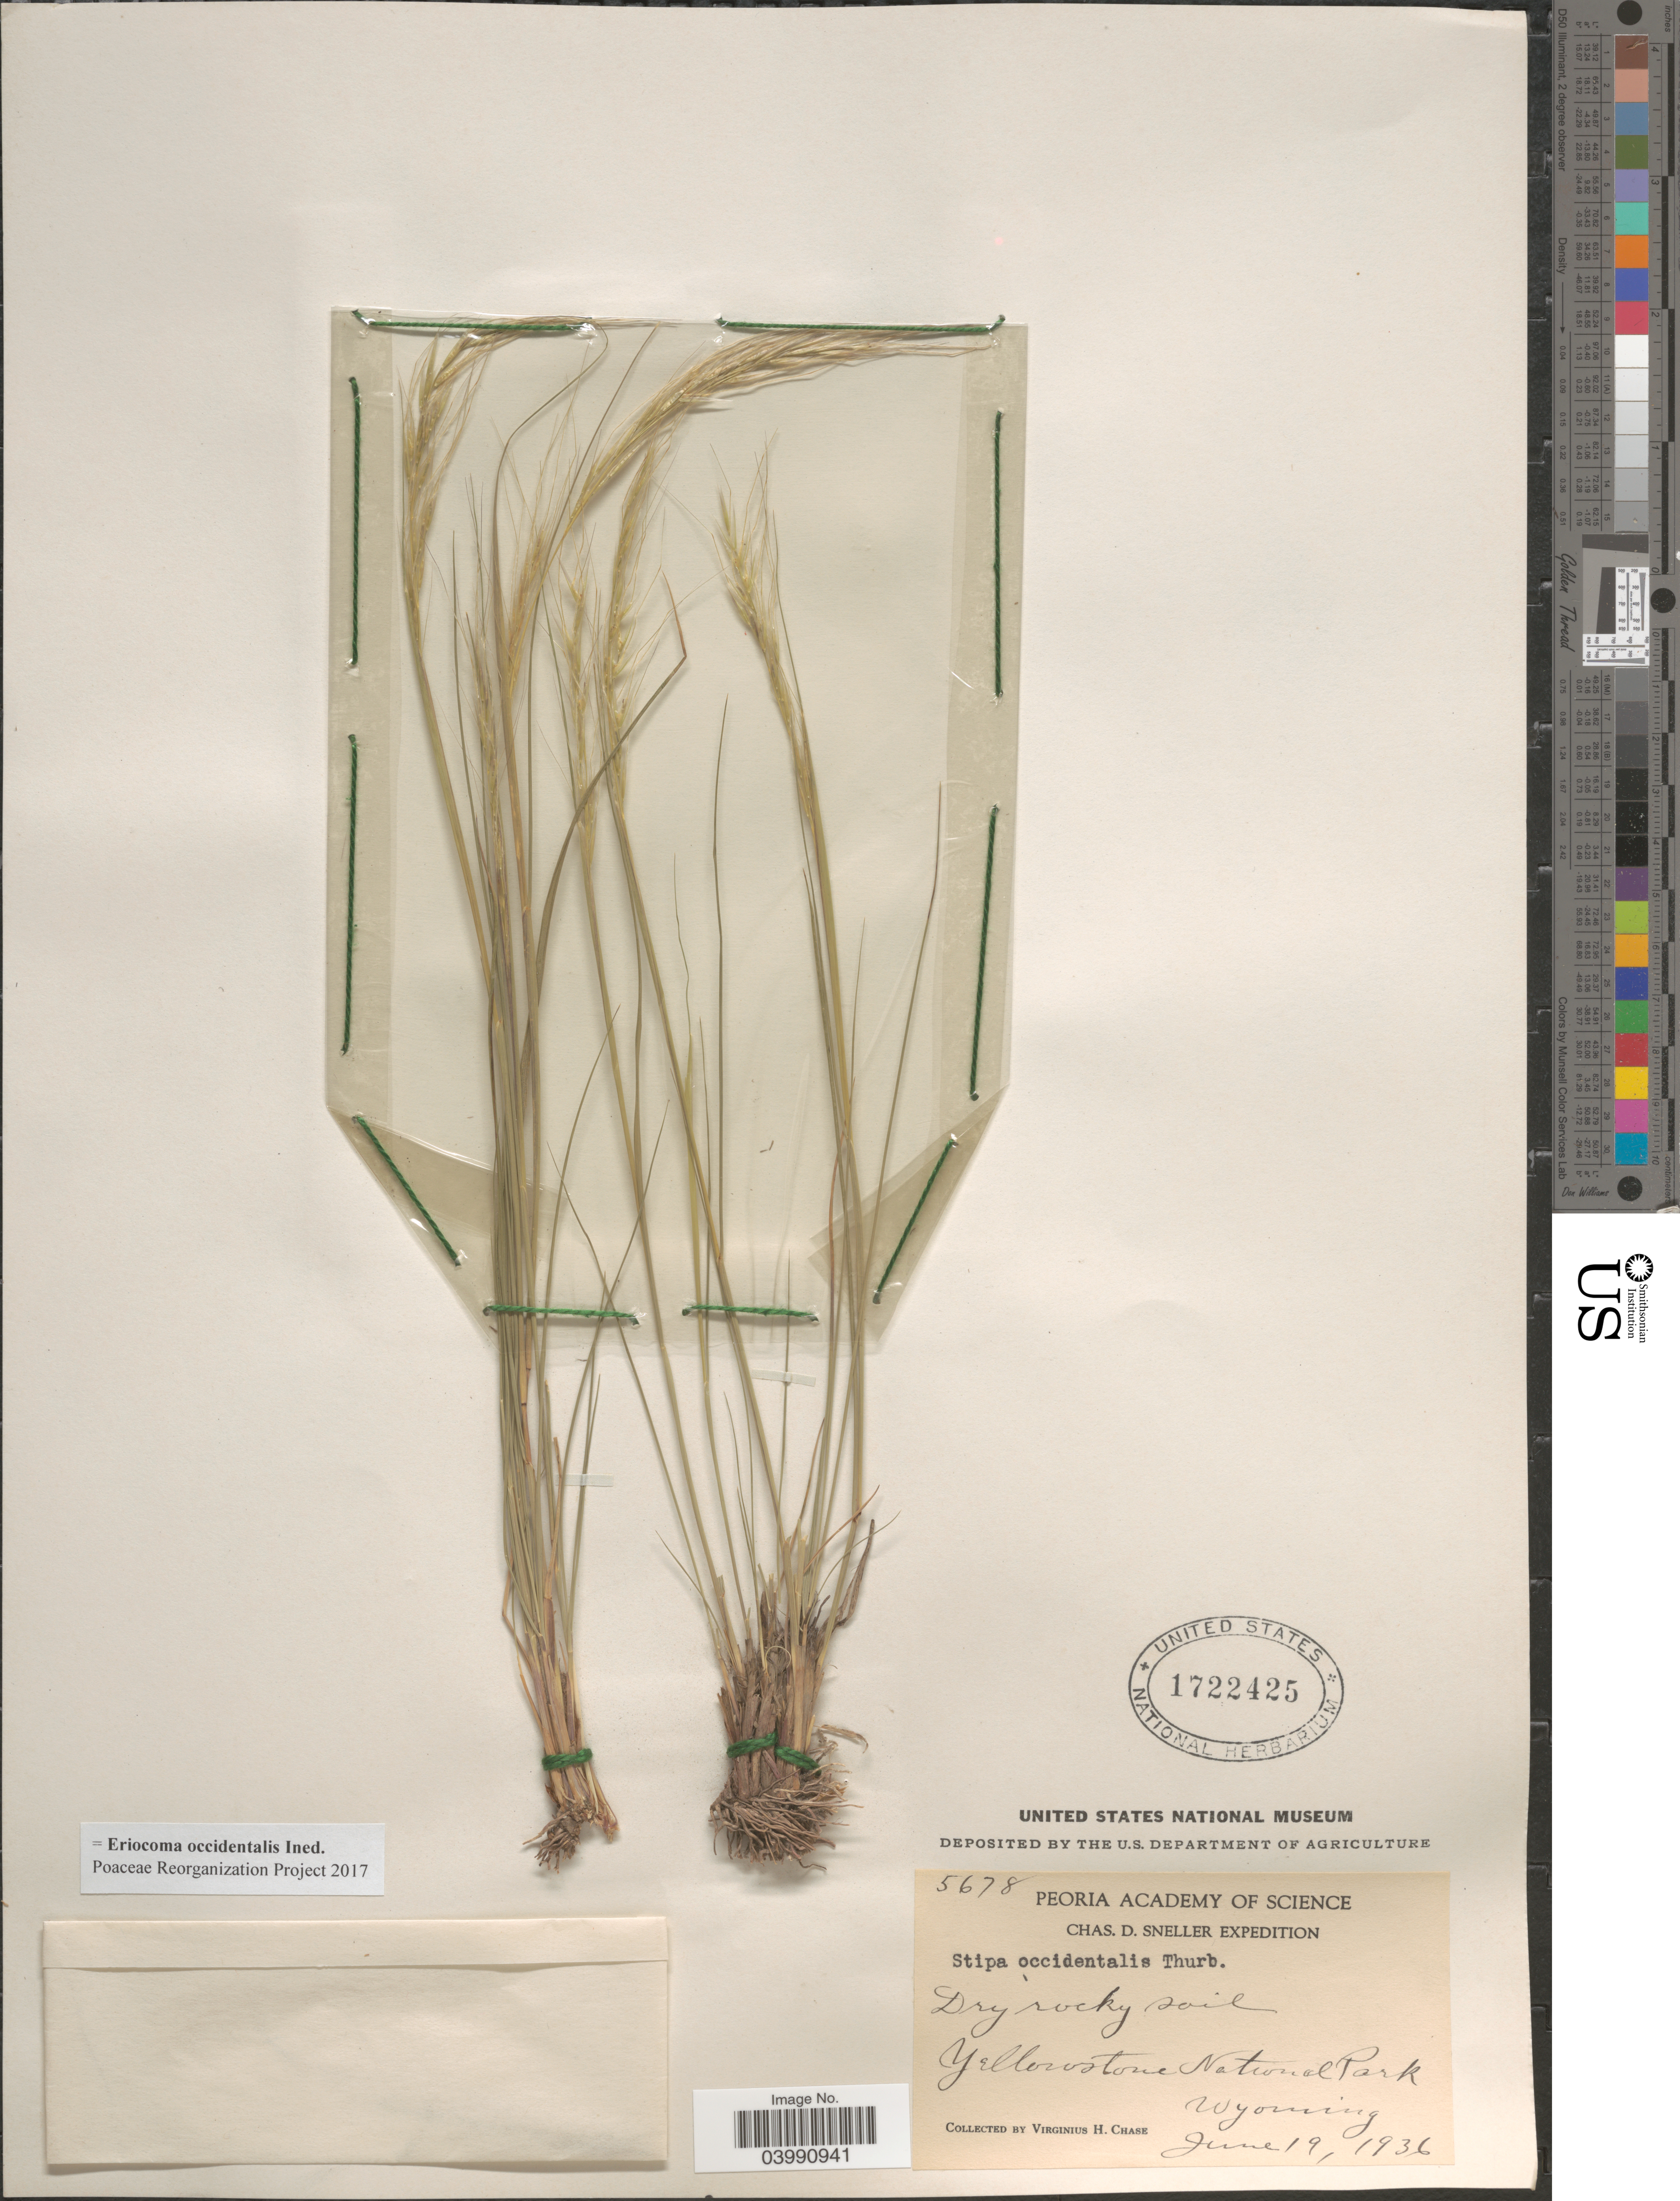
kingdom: Plantae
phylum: Tracheophyta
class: Liliopsida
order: Poales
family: Poaceae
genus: Eriocoma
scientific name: Eriocoma occidentalis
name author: (Thurb. ex S. Watson) Romasch.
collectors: V. H. Chase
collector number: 5678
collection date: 1936-06-19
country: United States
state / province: Wyoming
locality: Yellowstone National Park.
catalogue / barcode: US 1722425